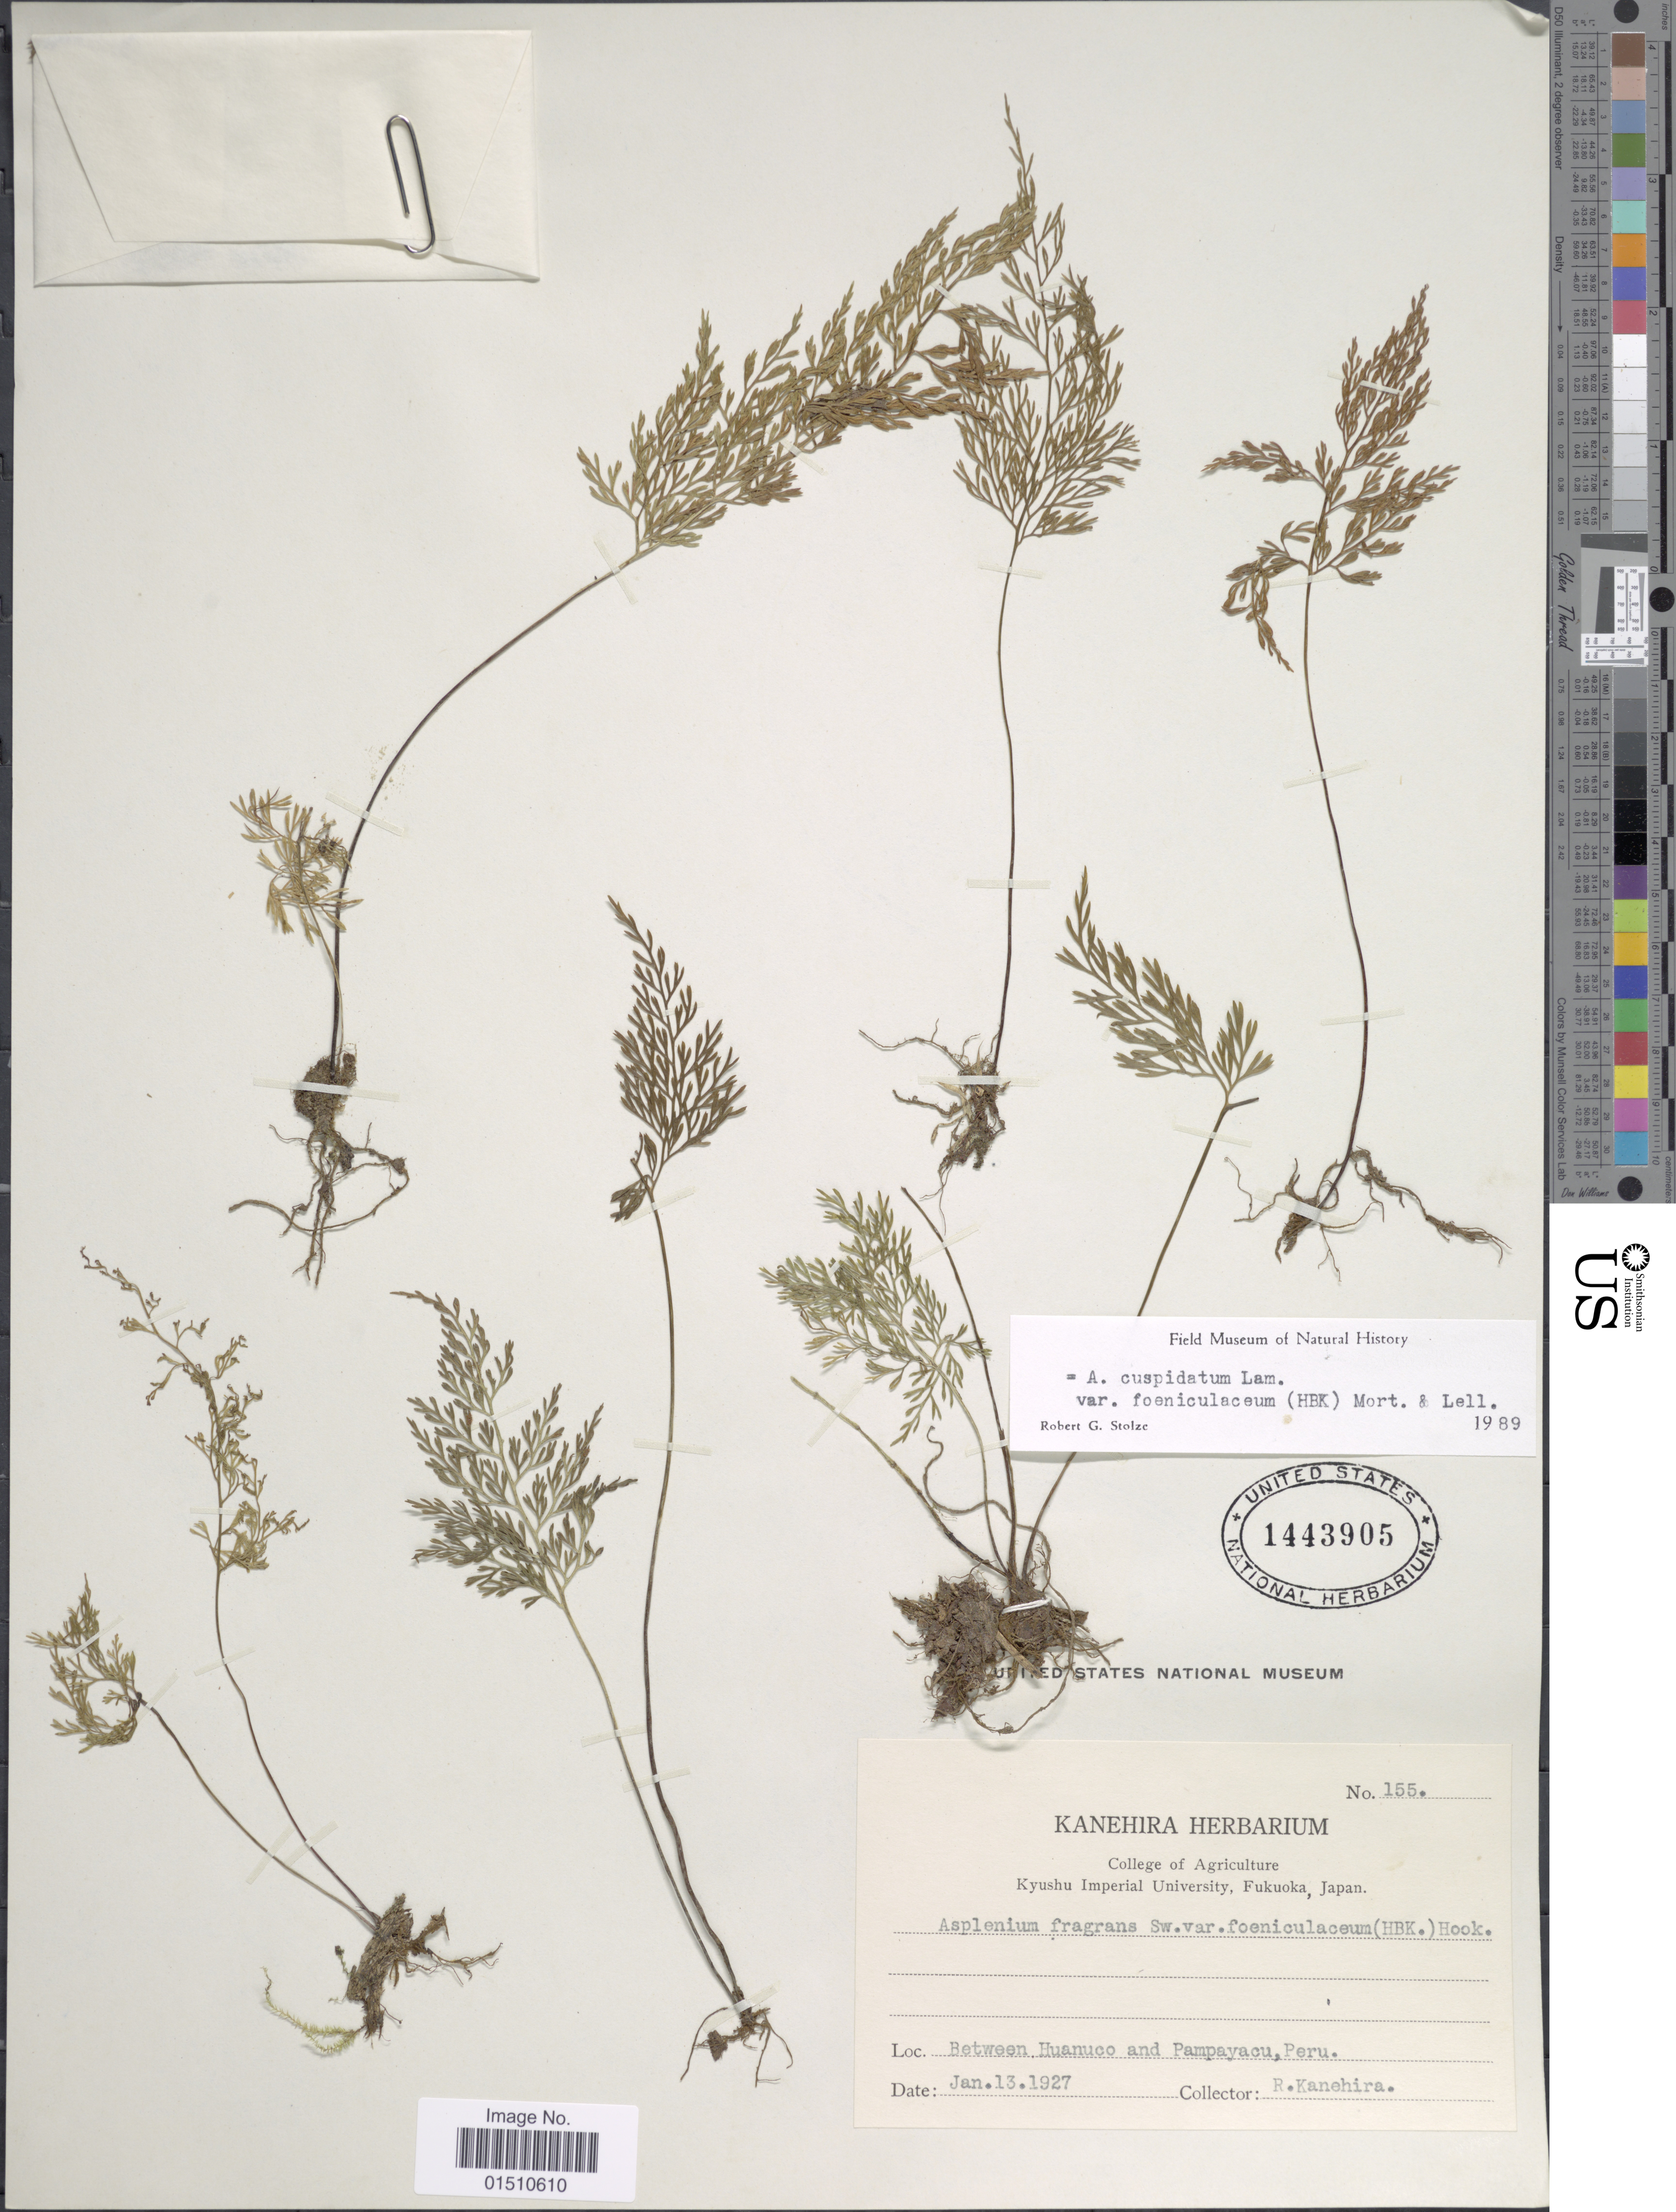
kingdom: Plantae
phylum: Tracheophyta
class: Polypodiopsida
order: Polypodiales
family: Aspleniaceae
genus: Asplenium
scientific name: Asplenium cuspidatum var. foeniculaceum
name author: (Kunth) C.V. Morton & Lellinger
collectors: R. Kanehira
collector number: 155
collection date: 1927-01-13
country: Peru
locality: Peru, Between Huanuco and Pampayacu.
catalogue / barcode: US 1443905